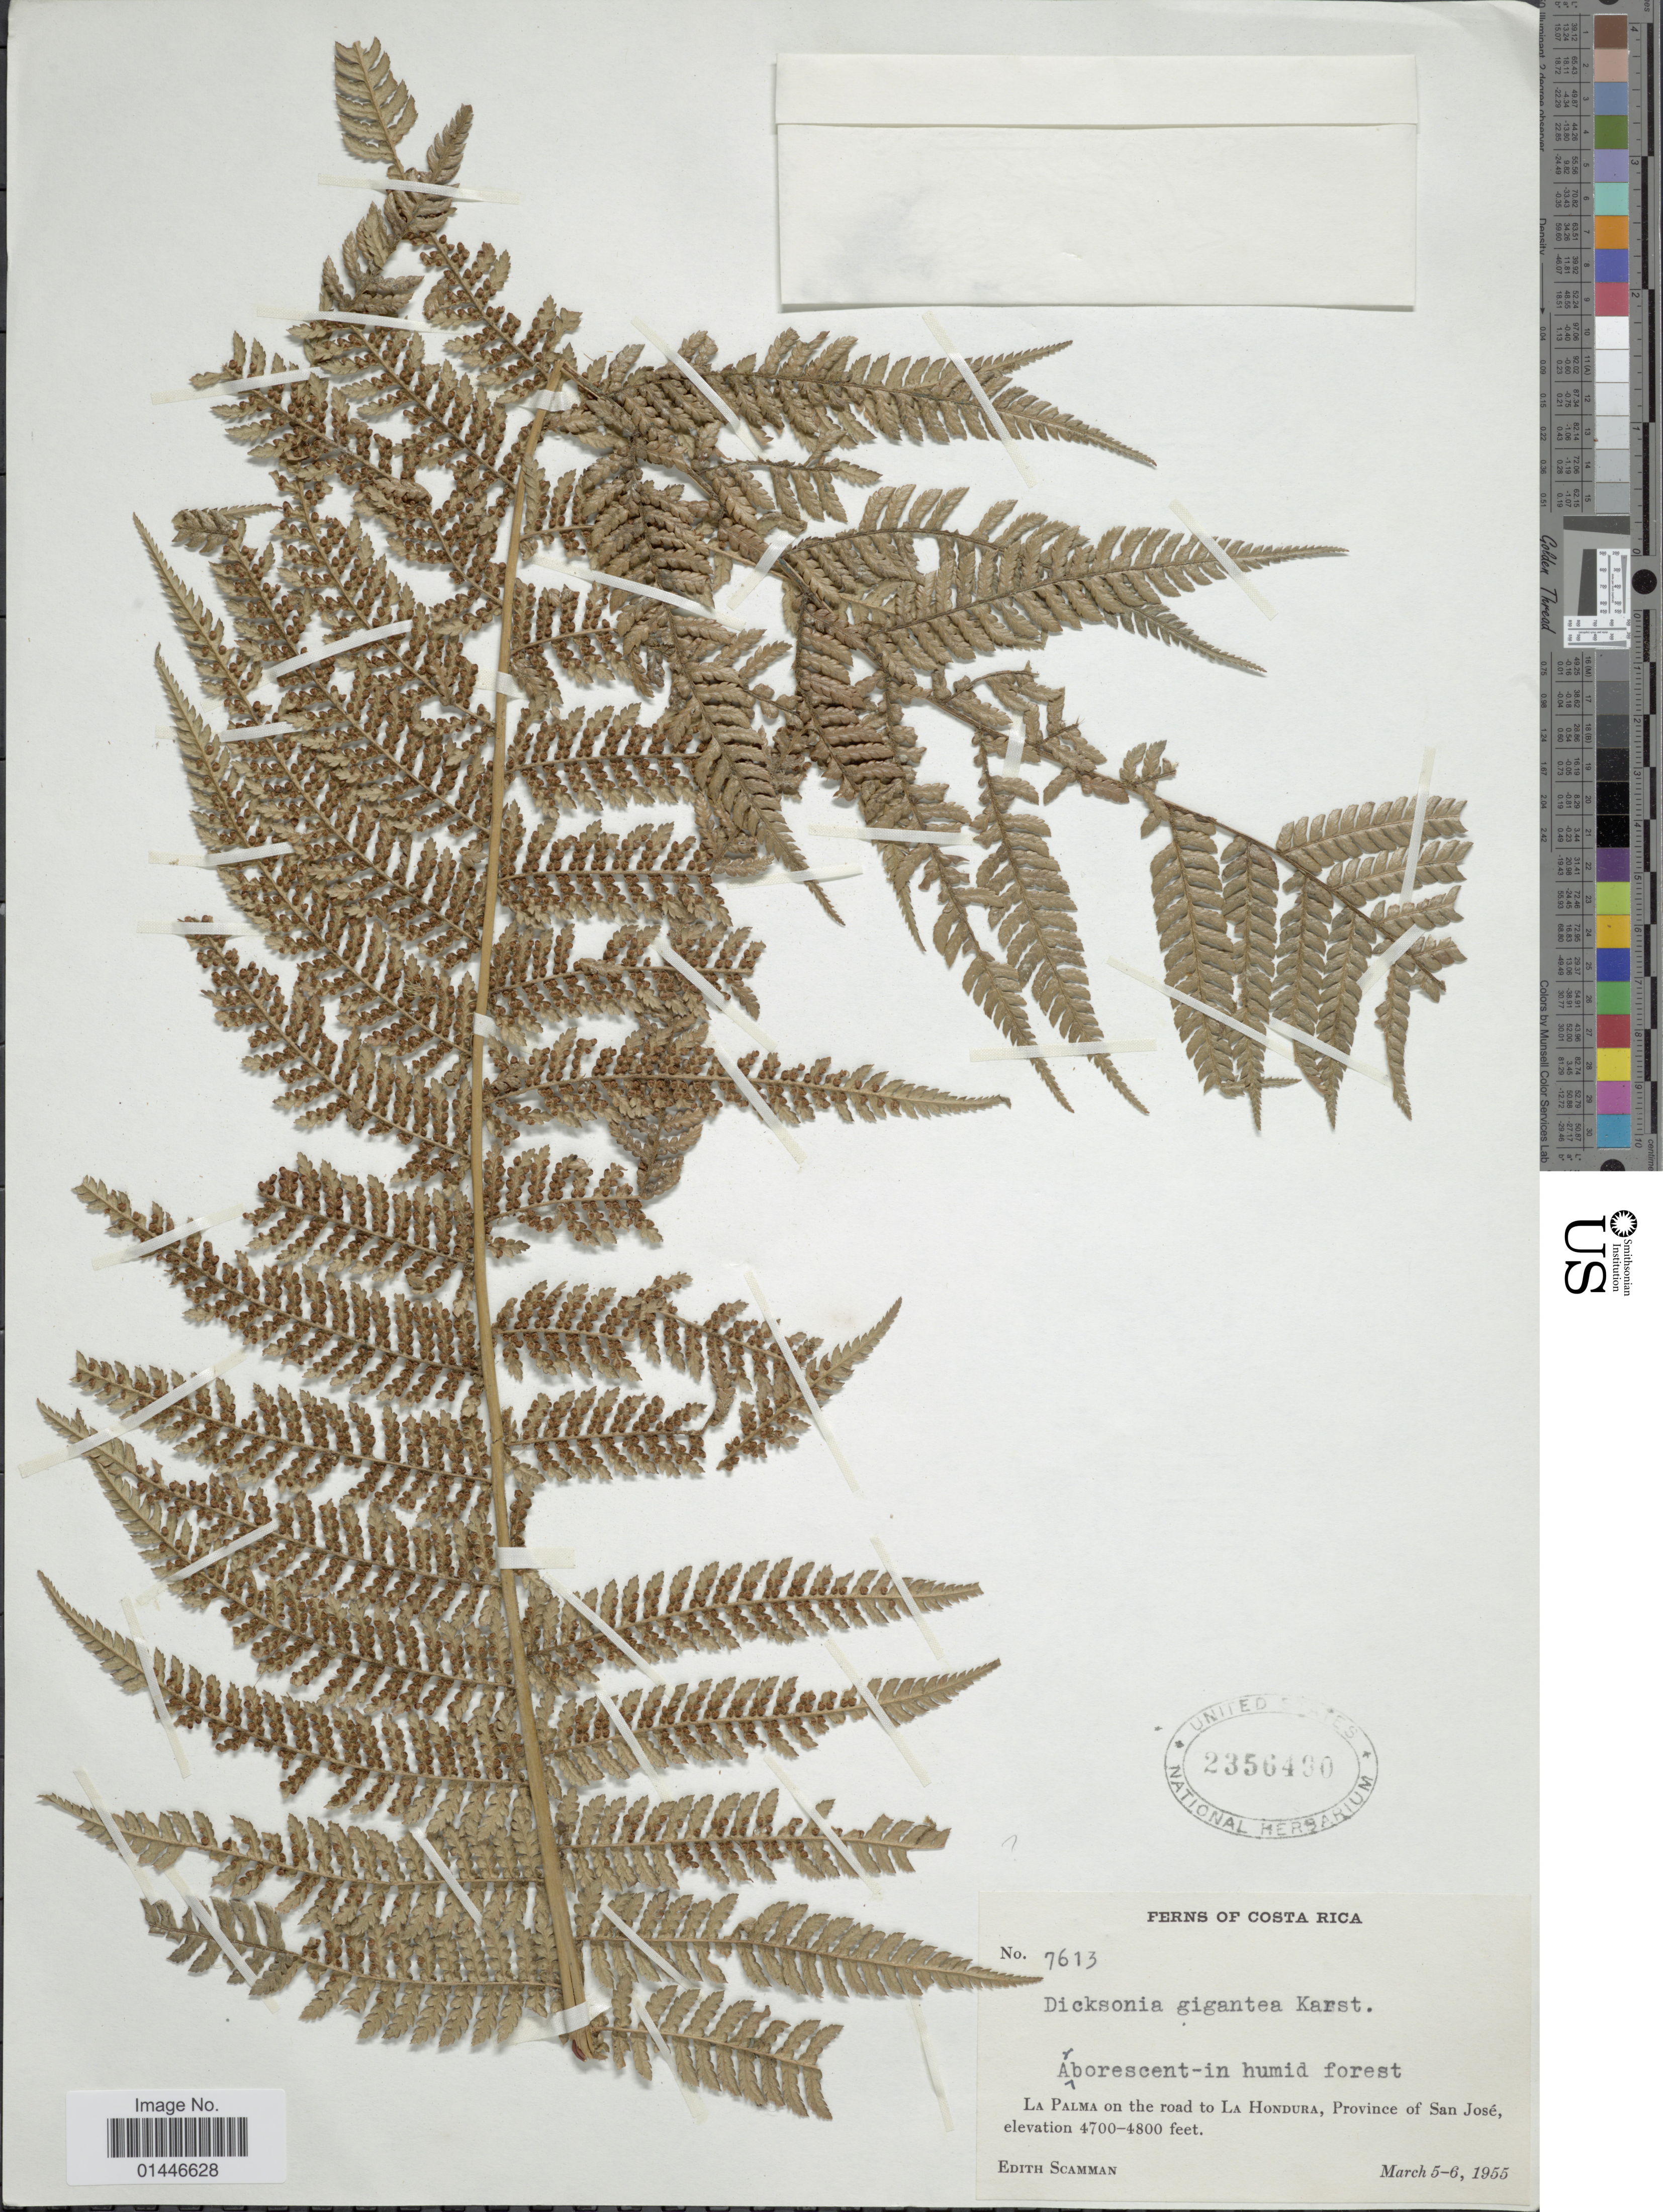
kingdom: Plantae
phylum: Tracheophyta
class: Polypodiopsida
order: Cyatheales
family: Dicksoniaceae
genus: Dicksonia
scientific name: Dicksonia gigantea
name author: H. Karst.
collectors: E. Scamman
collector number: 7613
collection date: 1955-03-05/1955-03-06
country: Costa Rica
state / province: San José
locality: La Palma on the road to La Hondura, Province of San Jose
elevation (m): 1433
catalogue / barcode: US 2356490